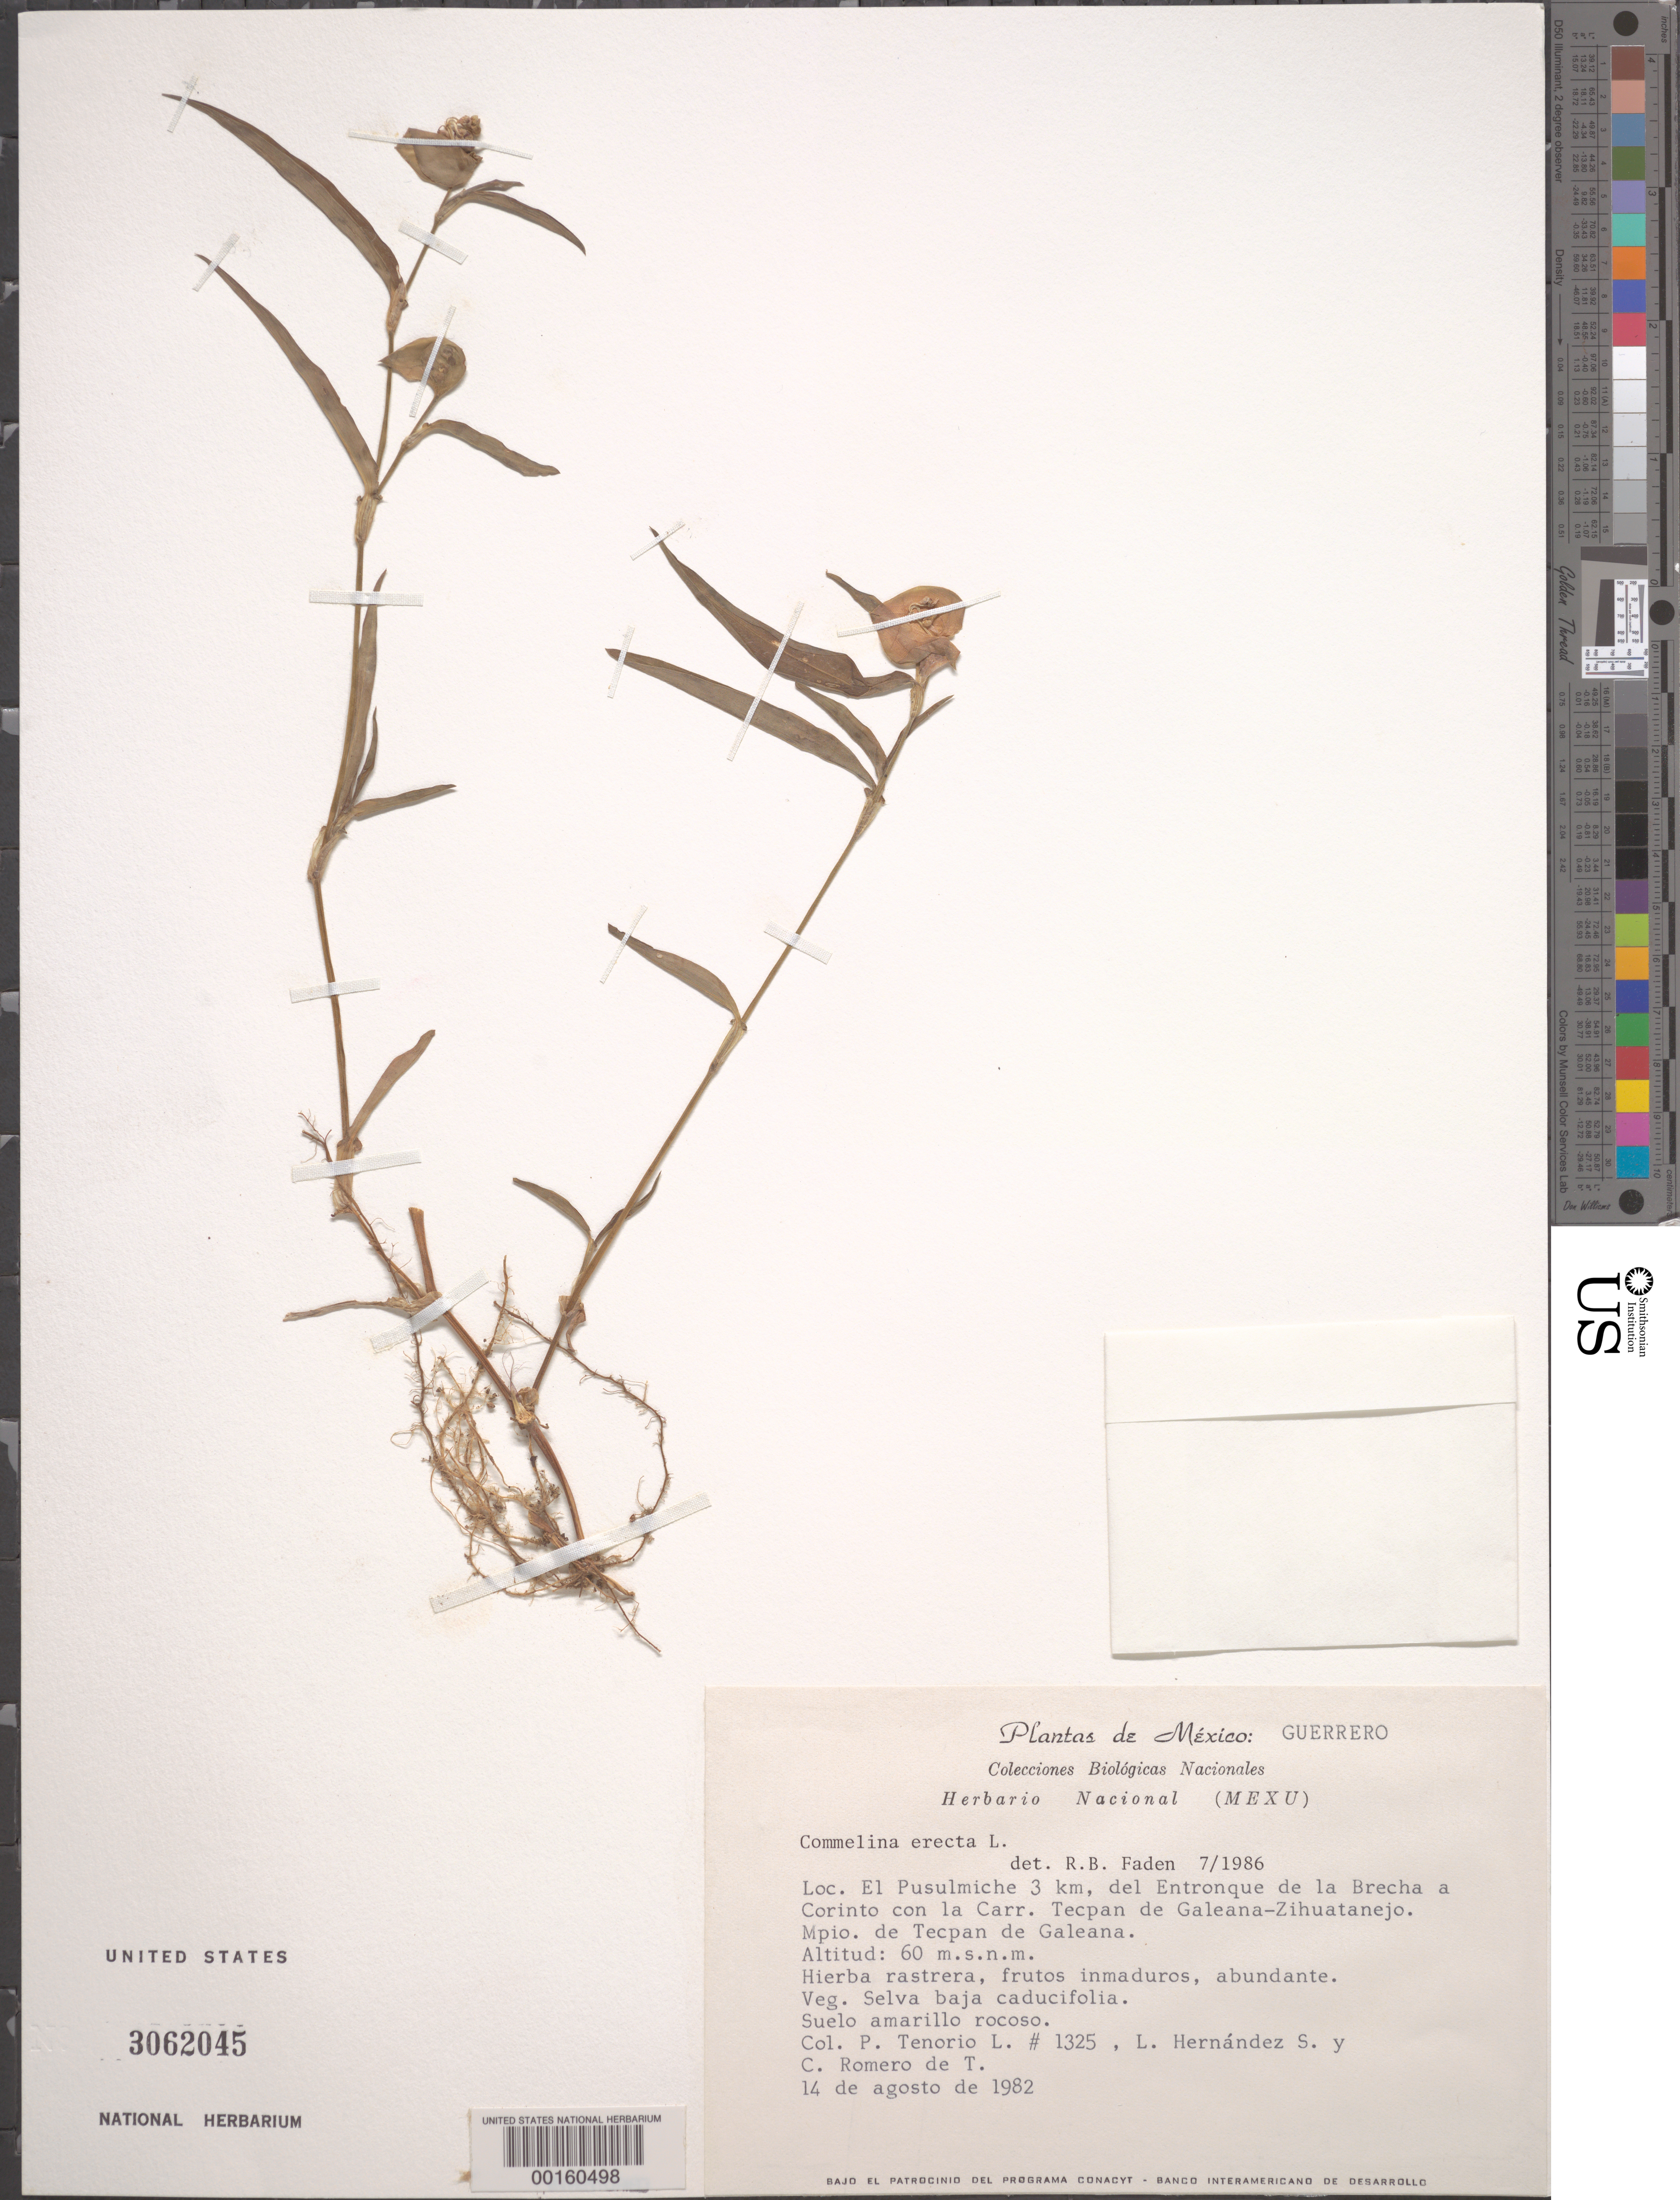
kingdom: Plantae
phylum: Tracheophyta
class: Liliopsida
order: Commelinales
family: Commelinaceae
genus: Commelina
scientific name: Commelina erecta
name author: L.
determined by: Faden, Robert B., (US), Smithsonian Institution - National Museum of Natural History (UNITED STATES)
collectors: P. Tenorio L.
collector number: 1325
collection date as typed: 14 Aug 1982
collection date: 1982-08-14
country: Mexico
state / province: Guerrero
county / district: Tecpan De Galeana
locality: El Pusulmidre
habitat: Yellow rocky soil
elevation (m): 60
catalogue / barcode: US 3062045